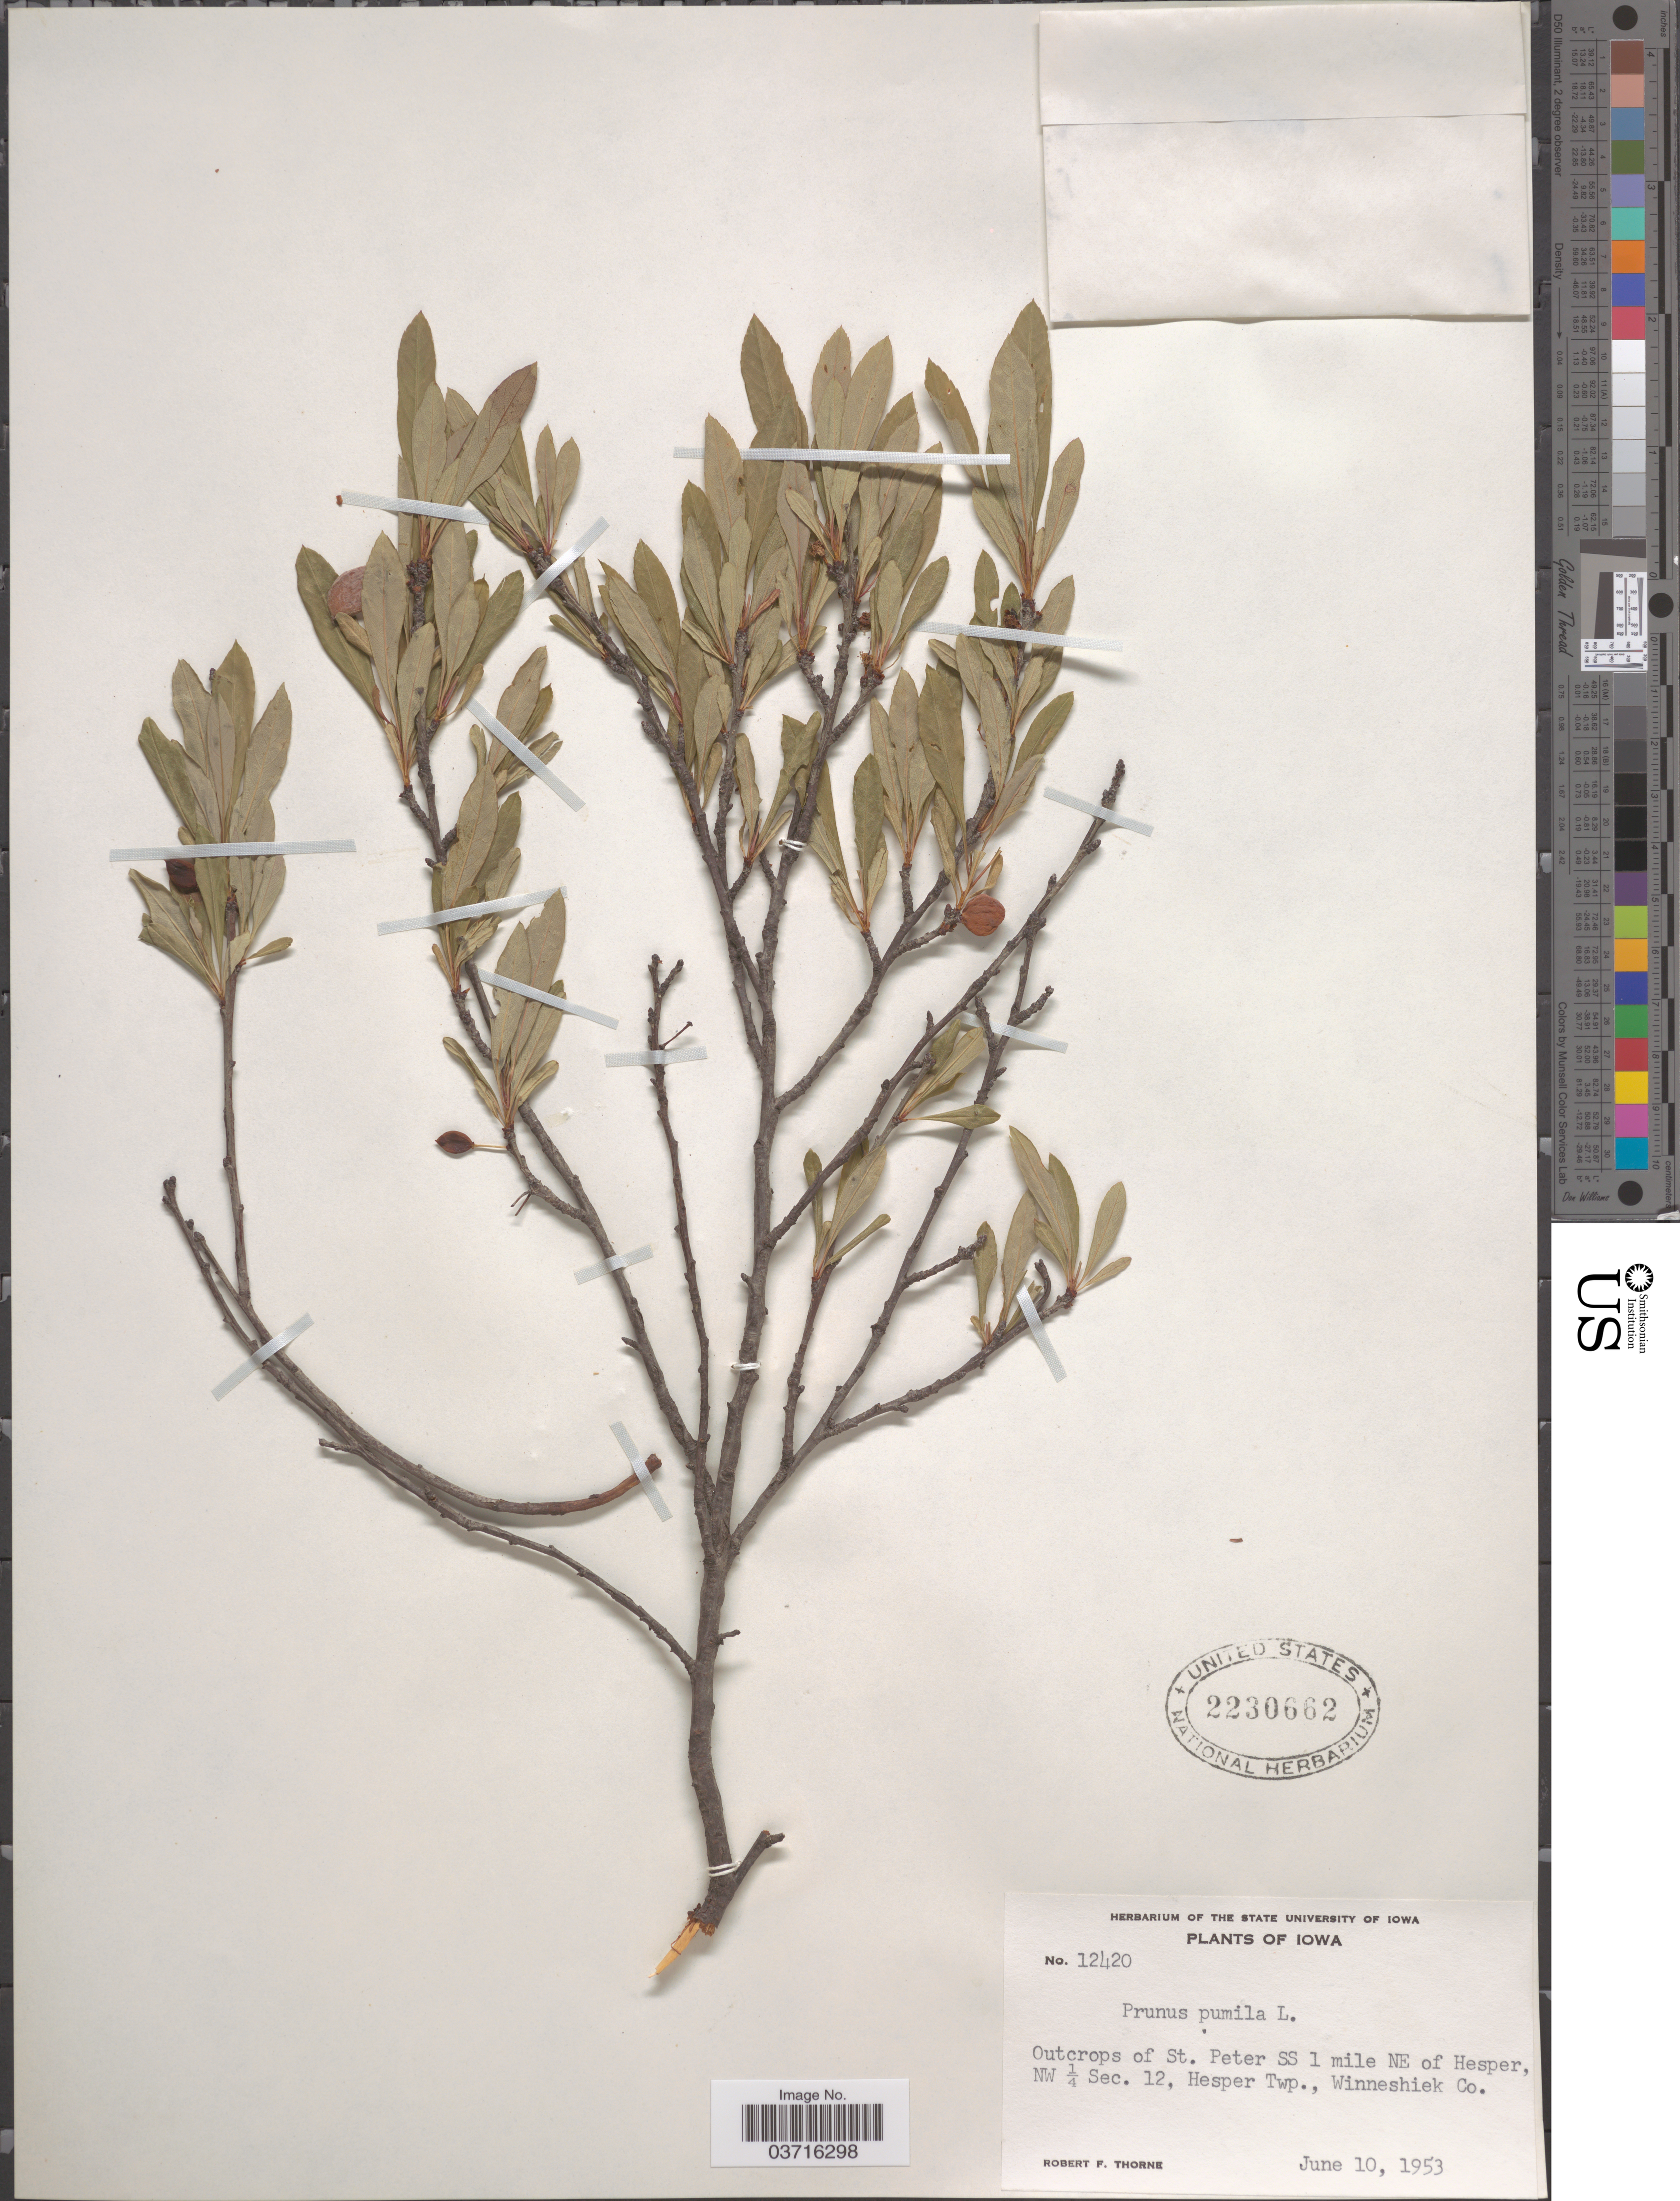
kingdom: Plantae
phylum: Tracheophyta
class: Magnoliopsida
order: Rosales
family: Rosaceae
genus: Prunus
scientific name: Prunus pumila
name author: L.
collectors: R. F. Thorne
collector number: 12420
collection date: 1953-06-10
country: United States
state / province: Iowa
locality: Outcrops of St. Peter SS 1 mile NE of Hesper, NW ¼ Sec. 12, Hesper Twp., Winneshiek Co.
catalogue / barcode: US 2230662